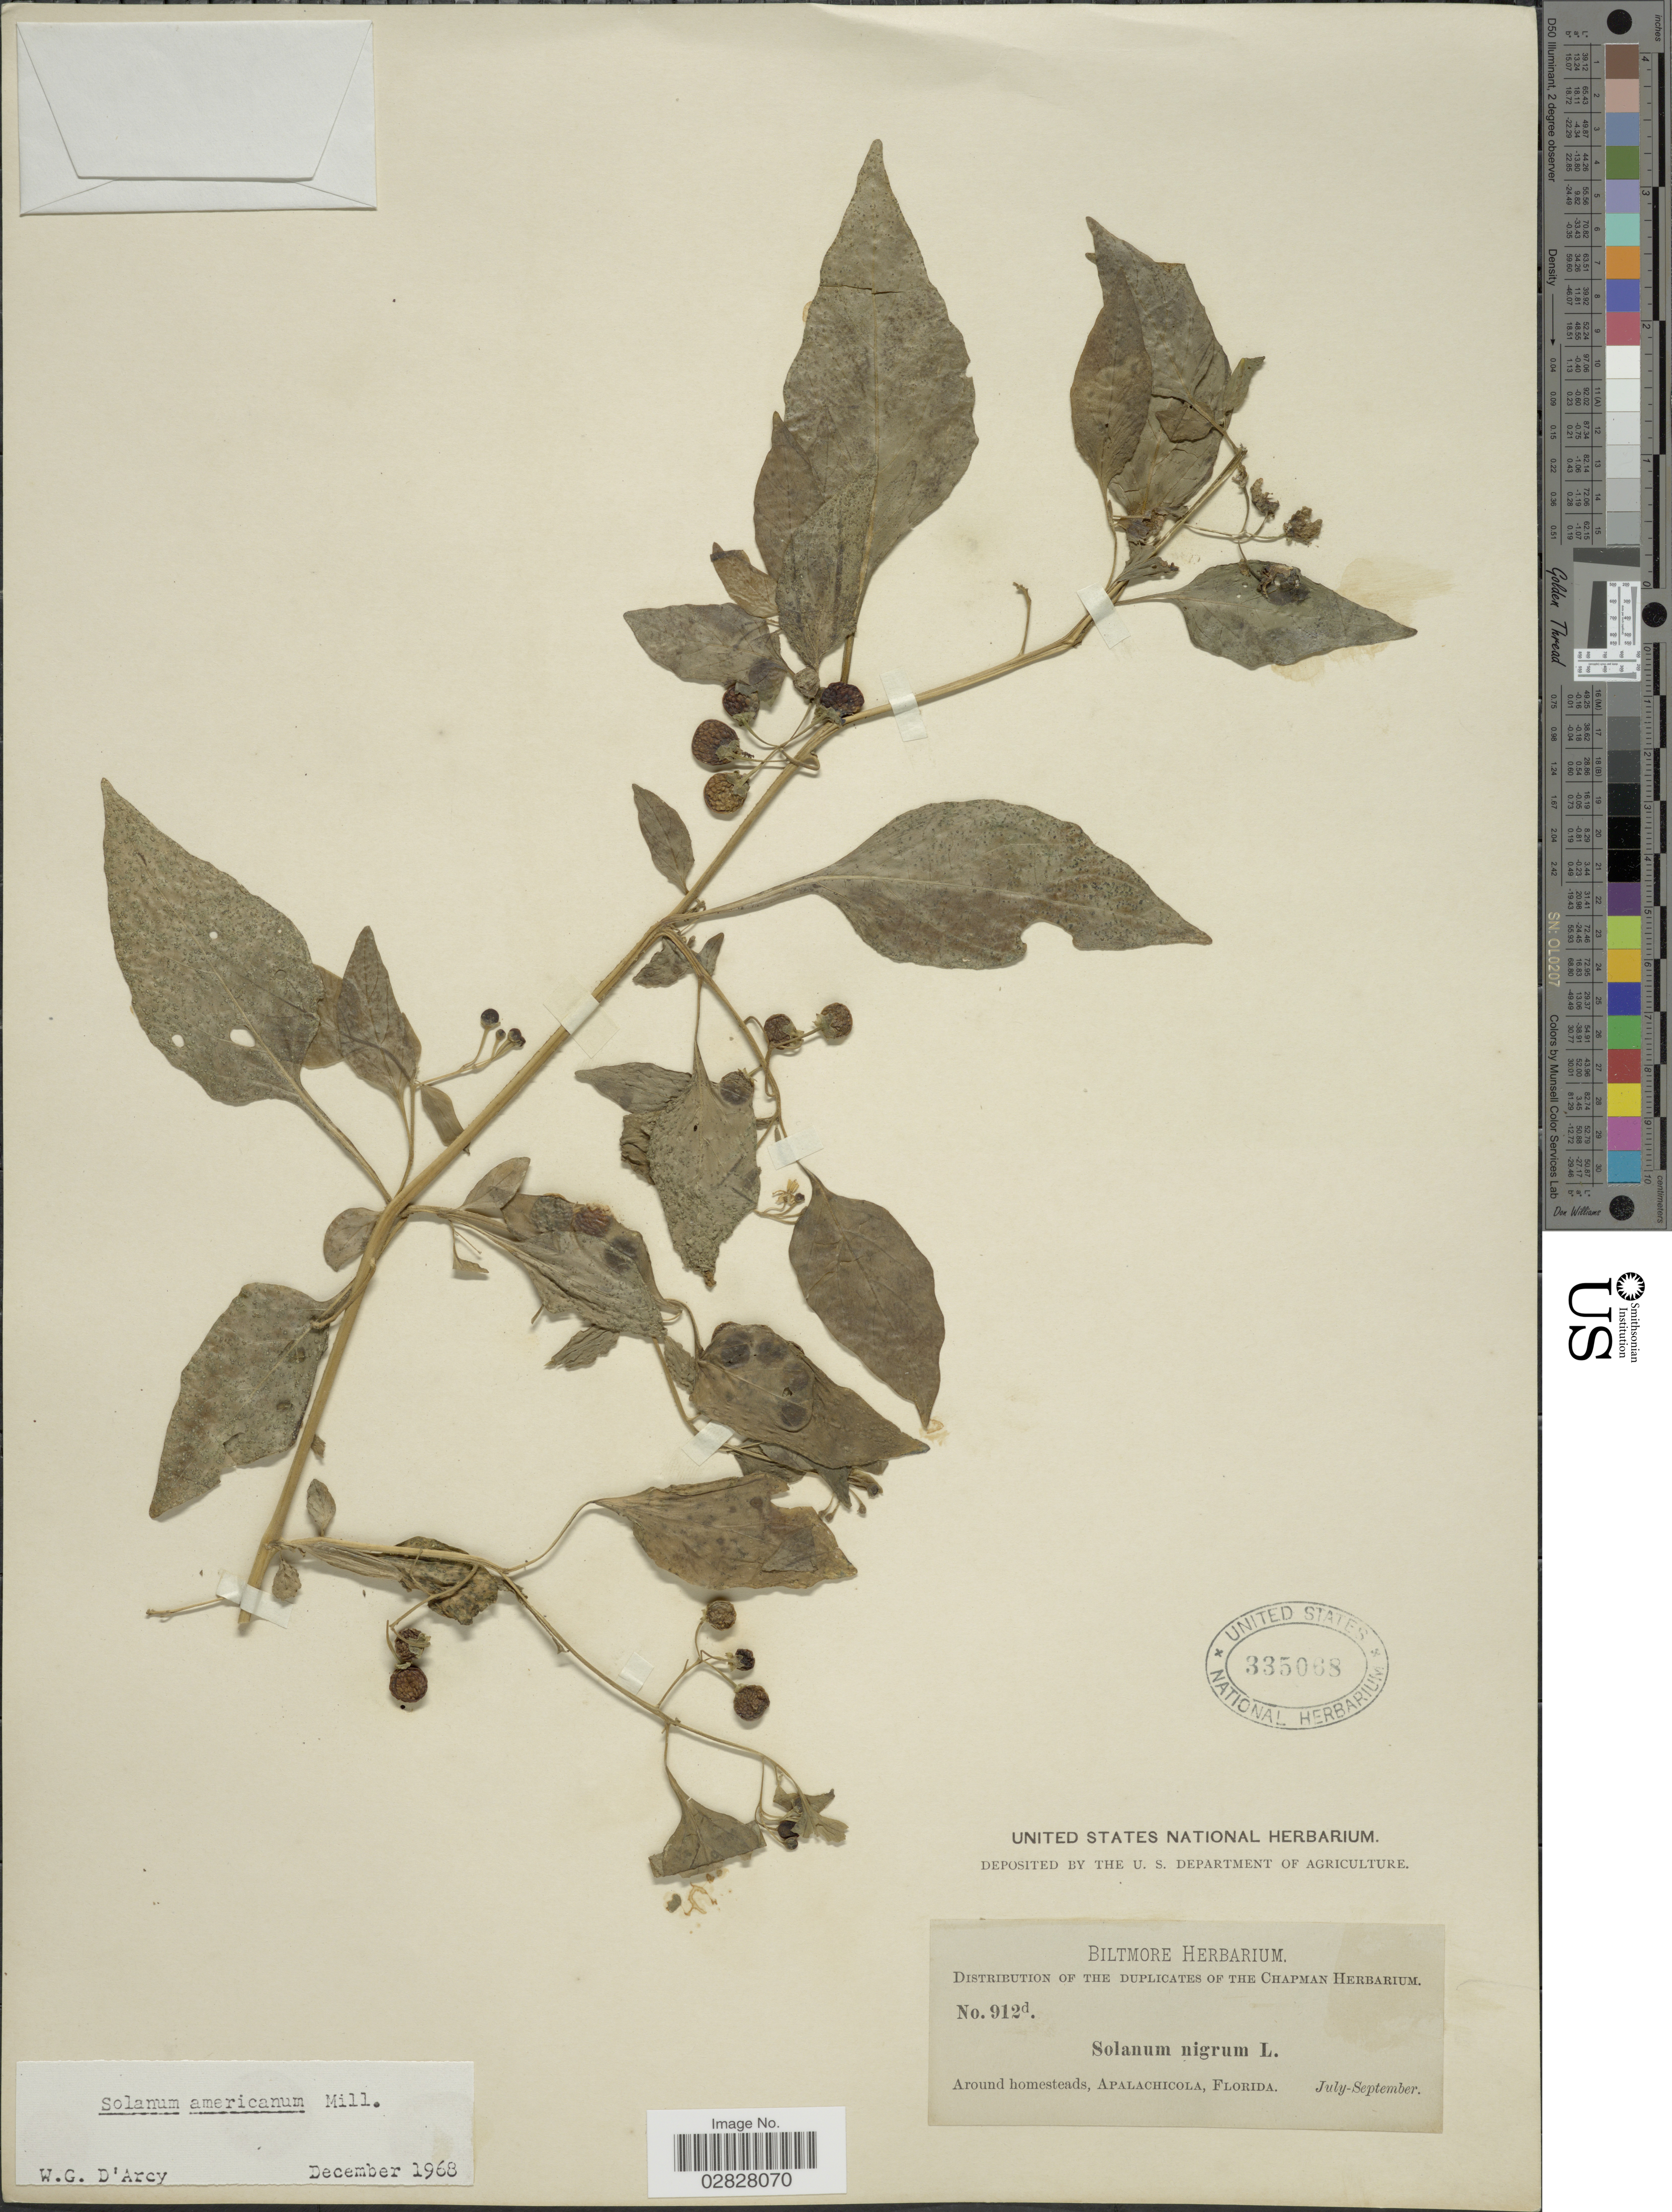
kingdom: Plantae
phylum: Tracheophyta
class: Magnoliopsida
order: Solanales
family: Solanaceae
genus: Solanum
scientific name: Solanum americanum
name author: Mill.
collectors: ex herb. Biltmore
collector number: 912d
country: United States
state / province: Florida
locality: Around homestead, Apalachicola.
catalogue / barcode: US 335068